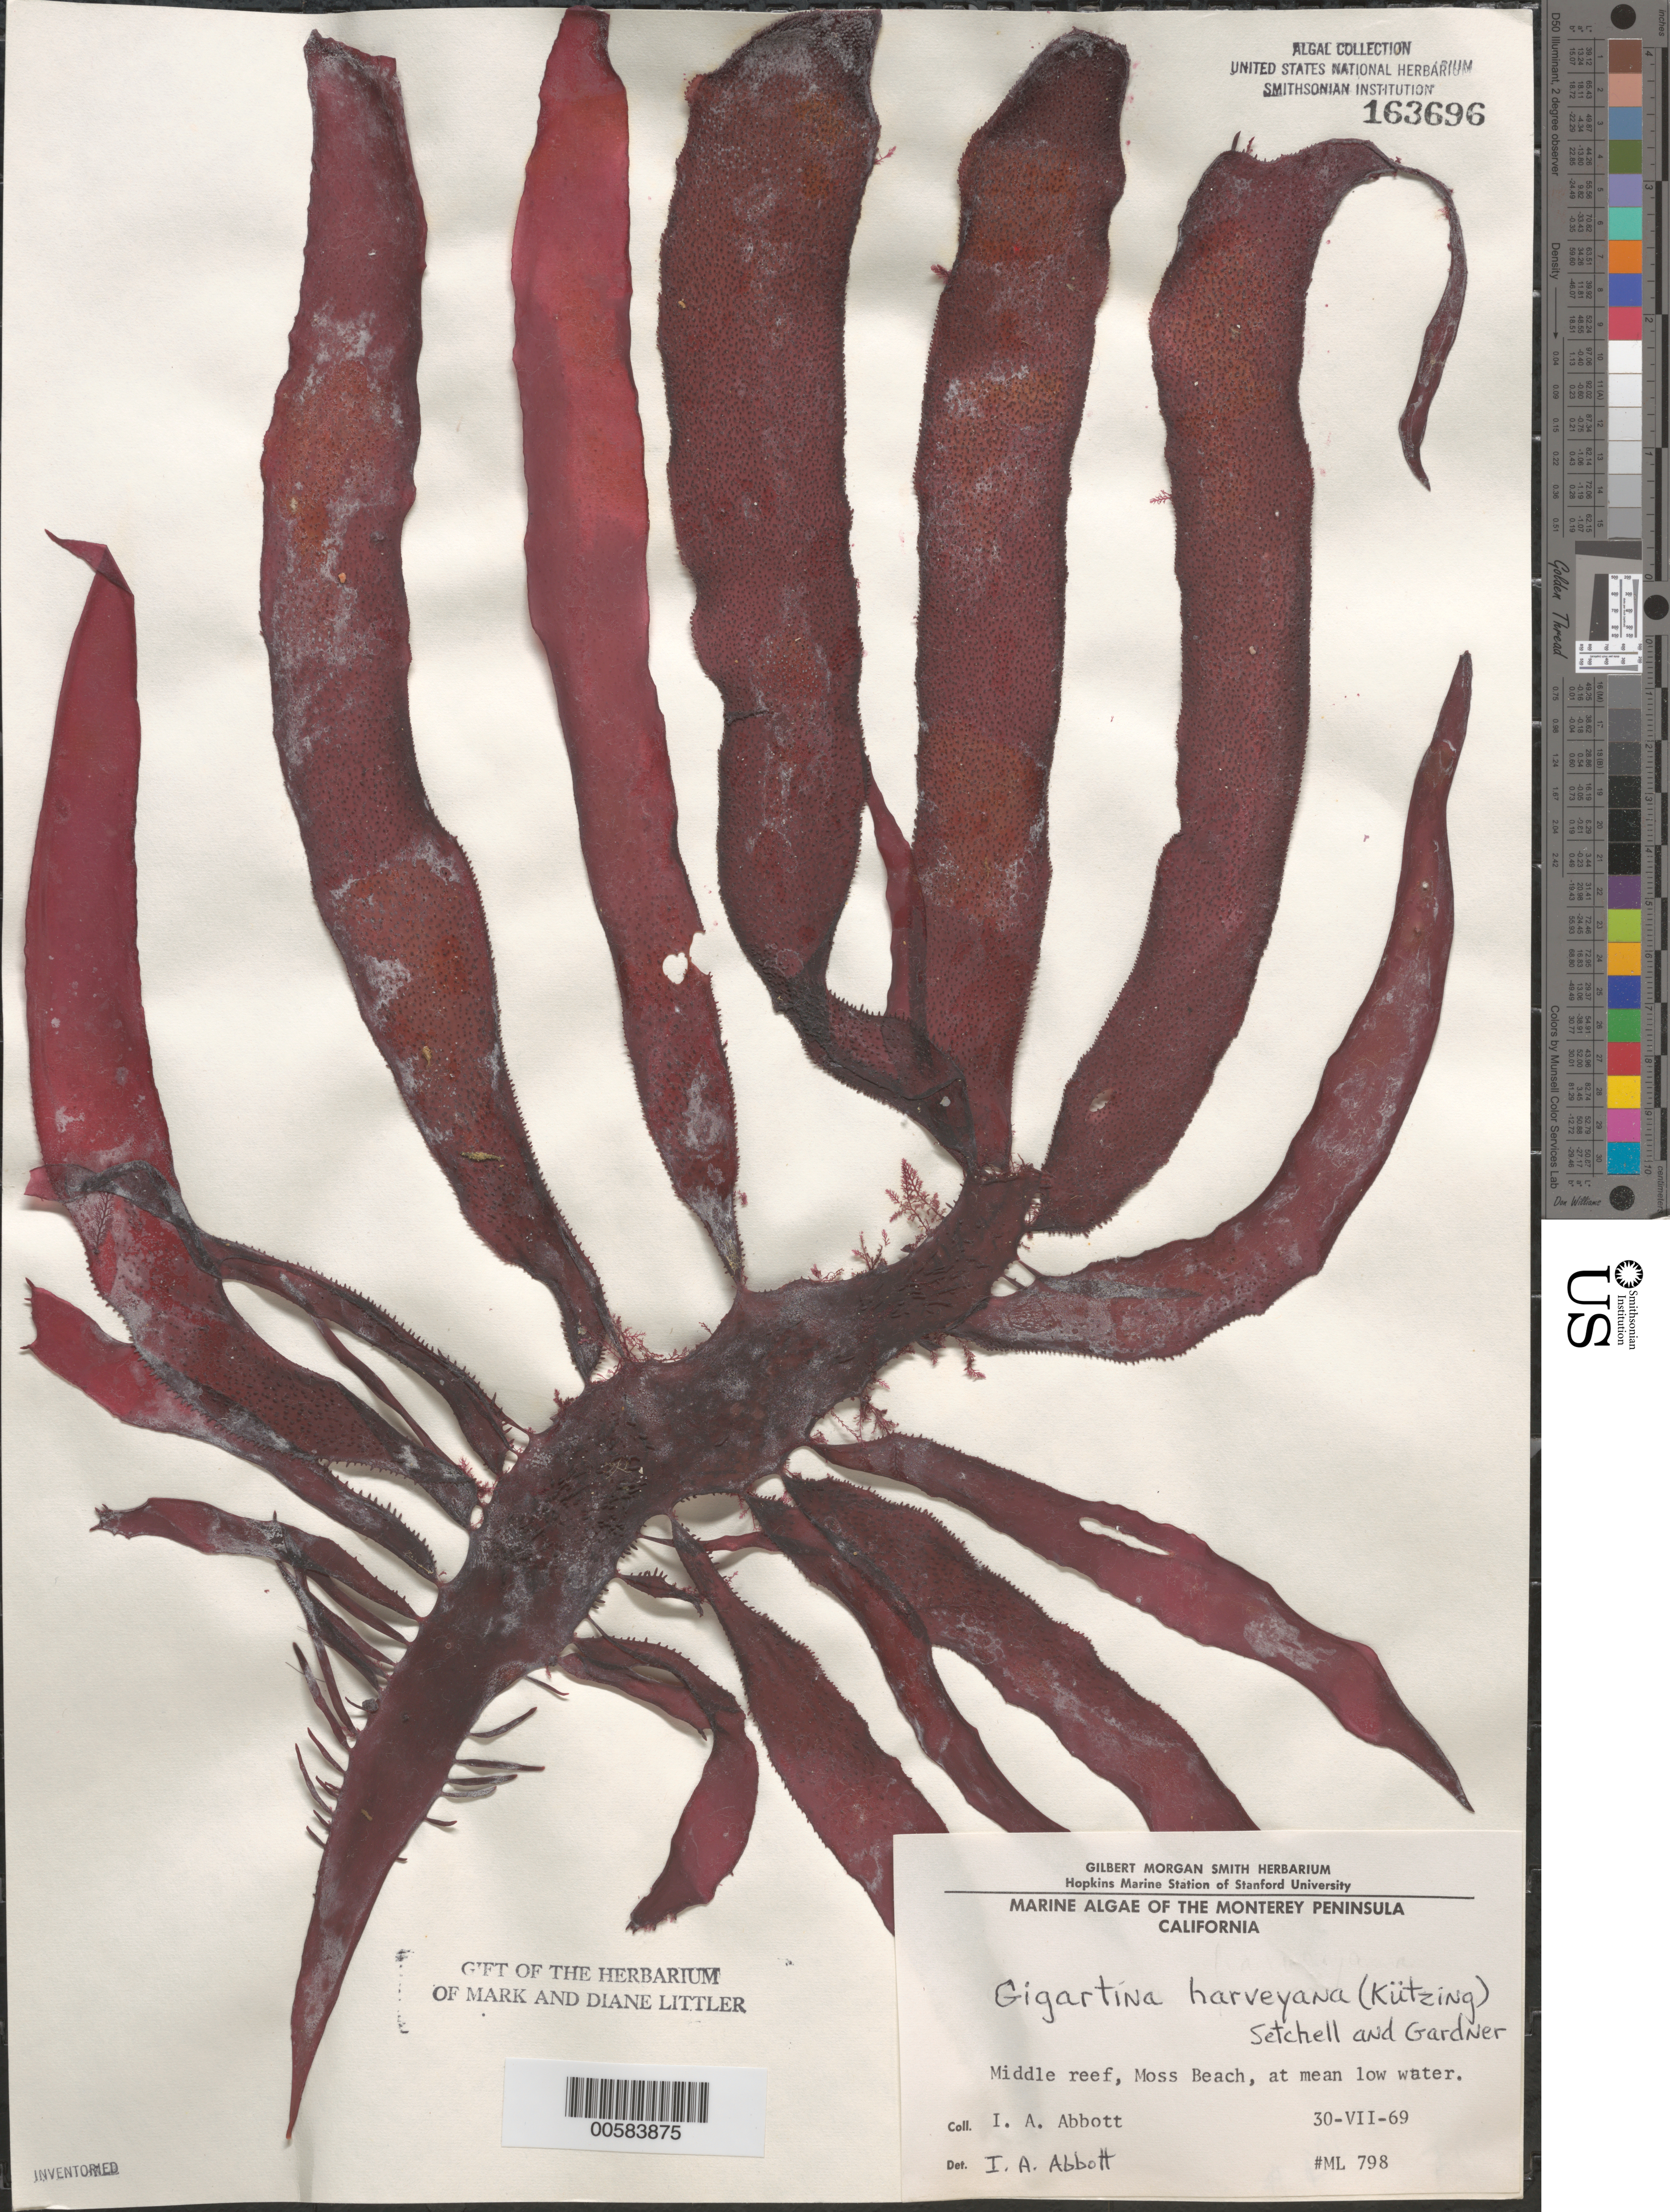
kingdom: Plantae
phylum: Rhodophyta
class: Florideophyceae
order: Gigartinales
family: Gigartinaceae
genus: Chondracanthus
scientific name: Chondracanthus harveyanus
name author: (Kütz.) Guiry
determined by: Algae name updating Project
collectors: M. M. Littler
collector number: ML 798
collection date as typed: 30 Jul 1969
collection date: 1969-07-30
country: United States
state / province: California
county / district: Monterey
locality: Middle Reef of Moss Beach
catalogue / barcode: US 163696